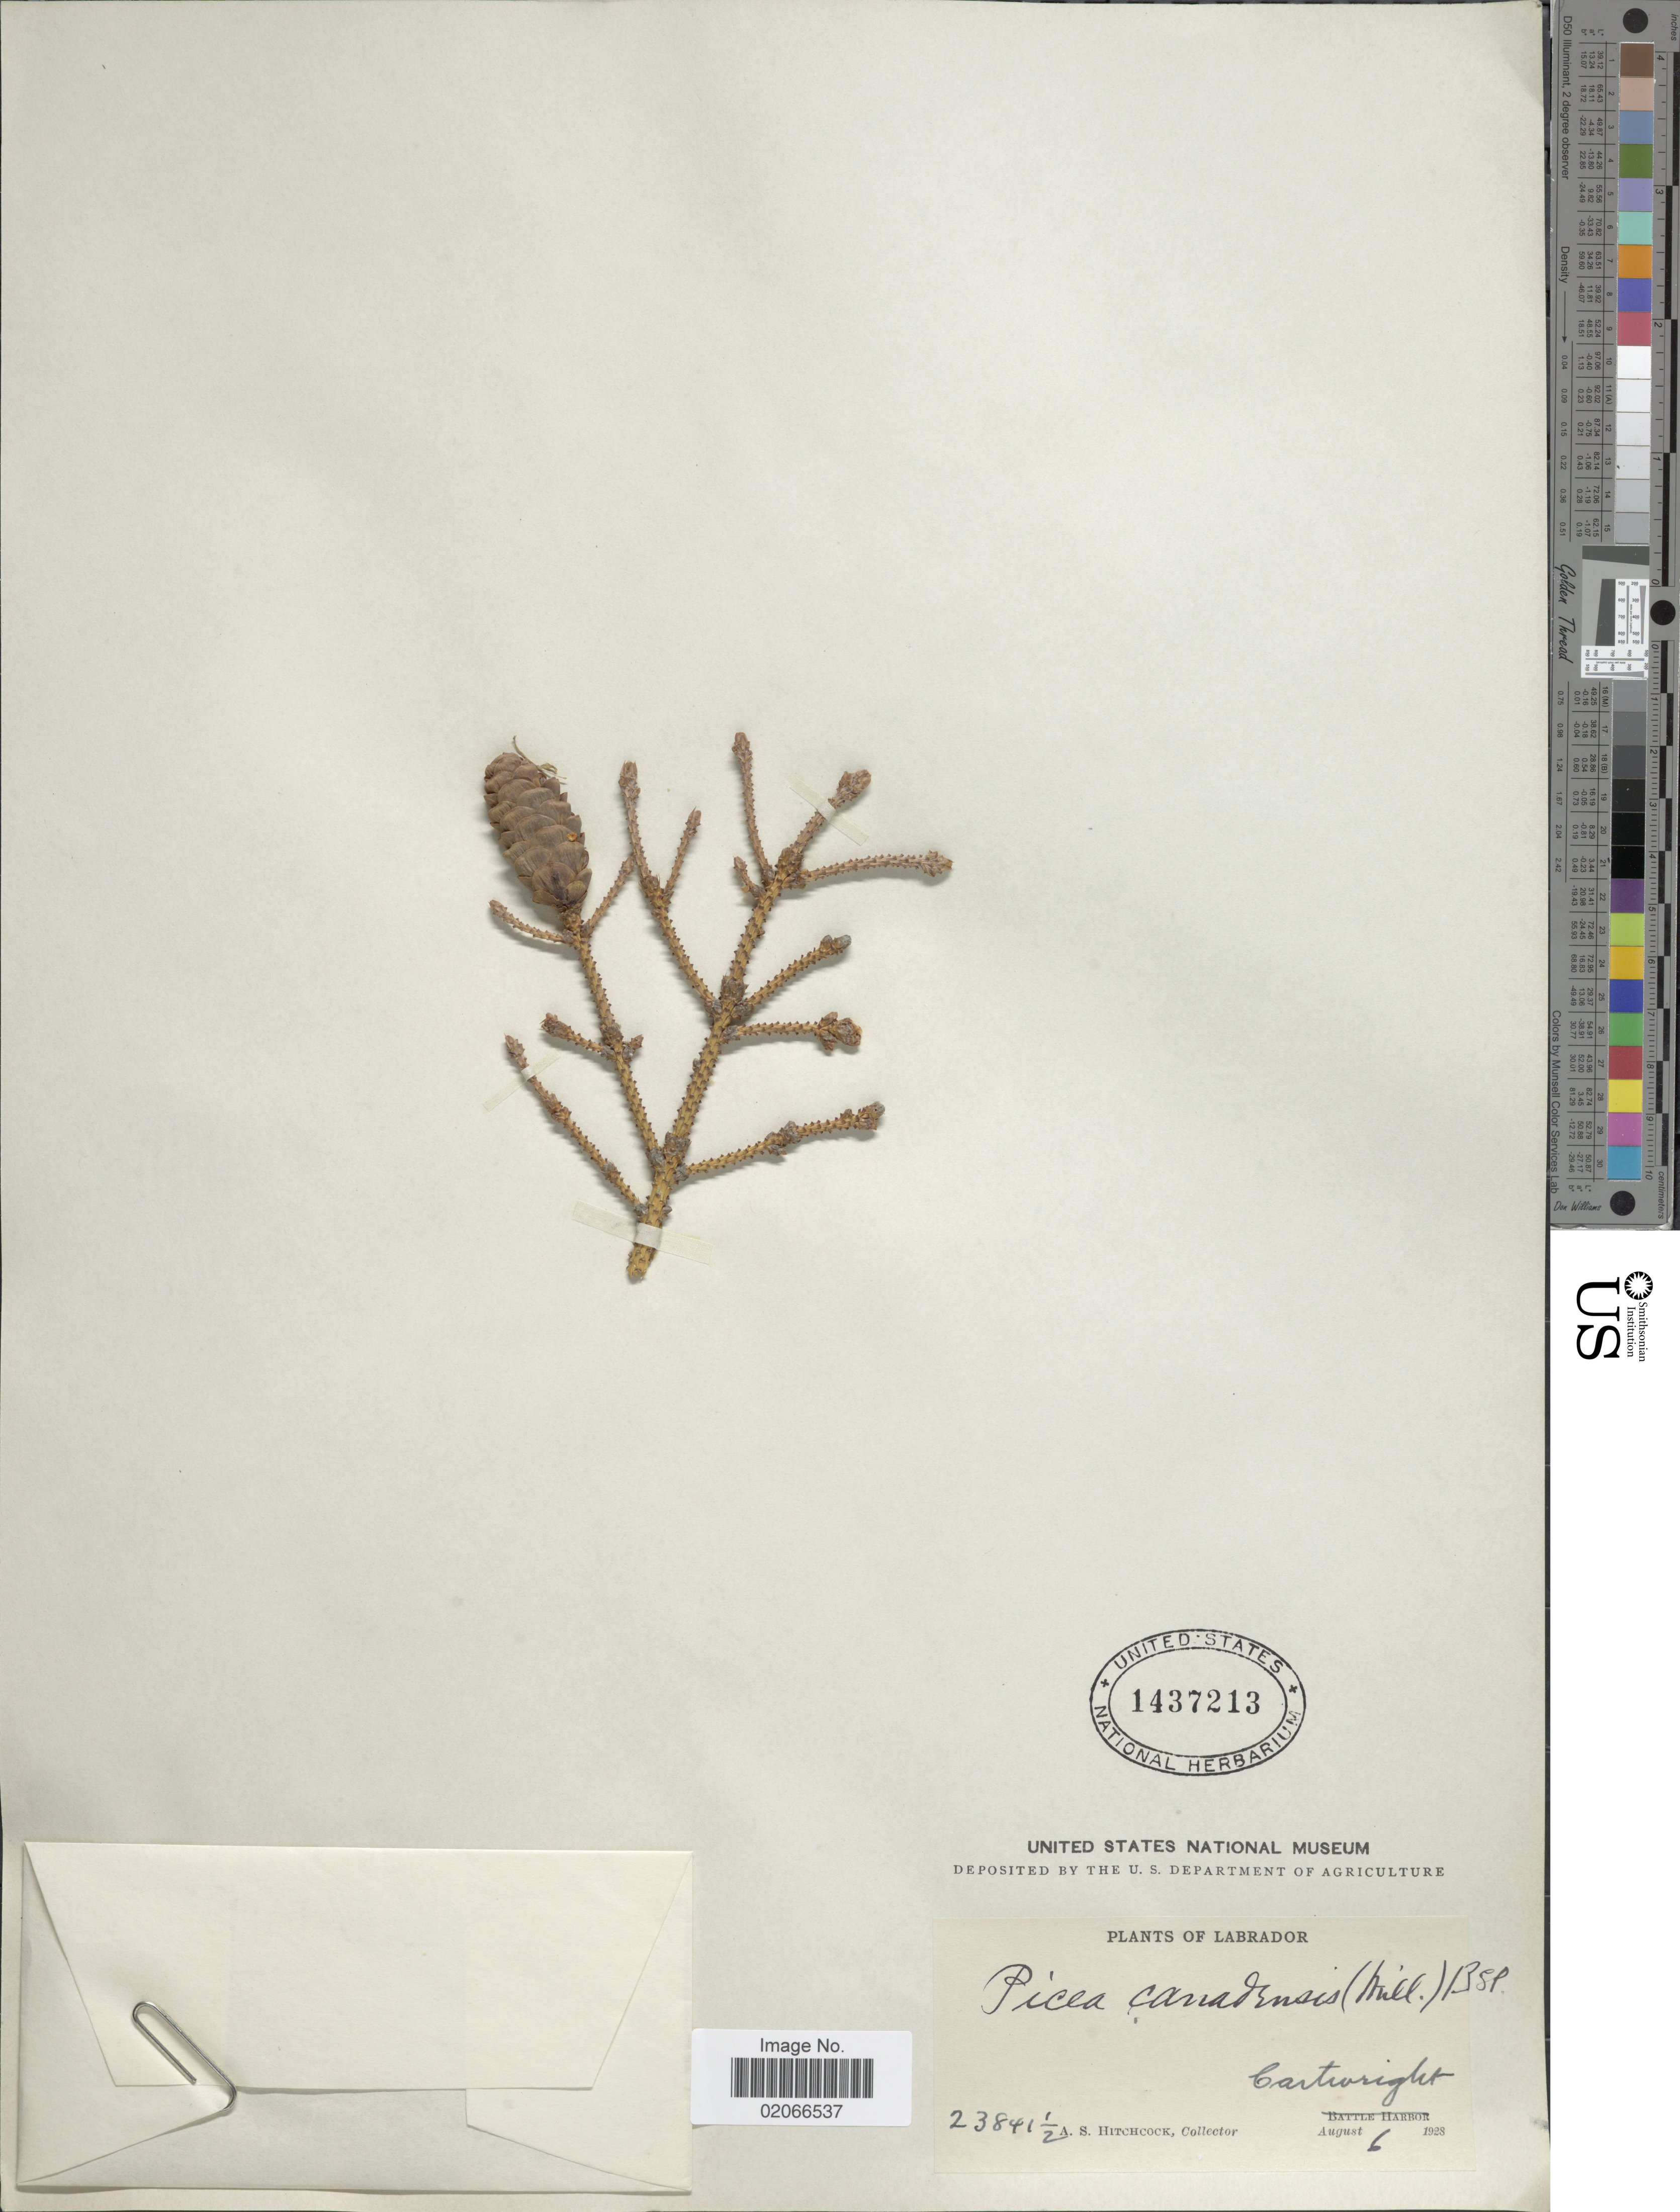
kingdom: Plantae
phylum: Tracheophyta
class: Pinopsida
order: Pinales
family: Pinaceae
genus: Picea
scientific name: Picea glauca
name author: (Moench) Voss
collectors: A. S. Hitchcock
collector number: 23841½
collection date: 1928-08-06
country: Canada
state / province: Newfoundland and Labrador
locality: Cartwright, Labrador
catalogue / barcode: US 1437213